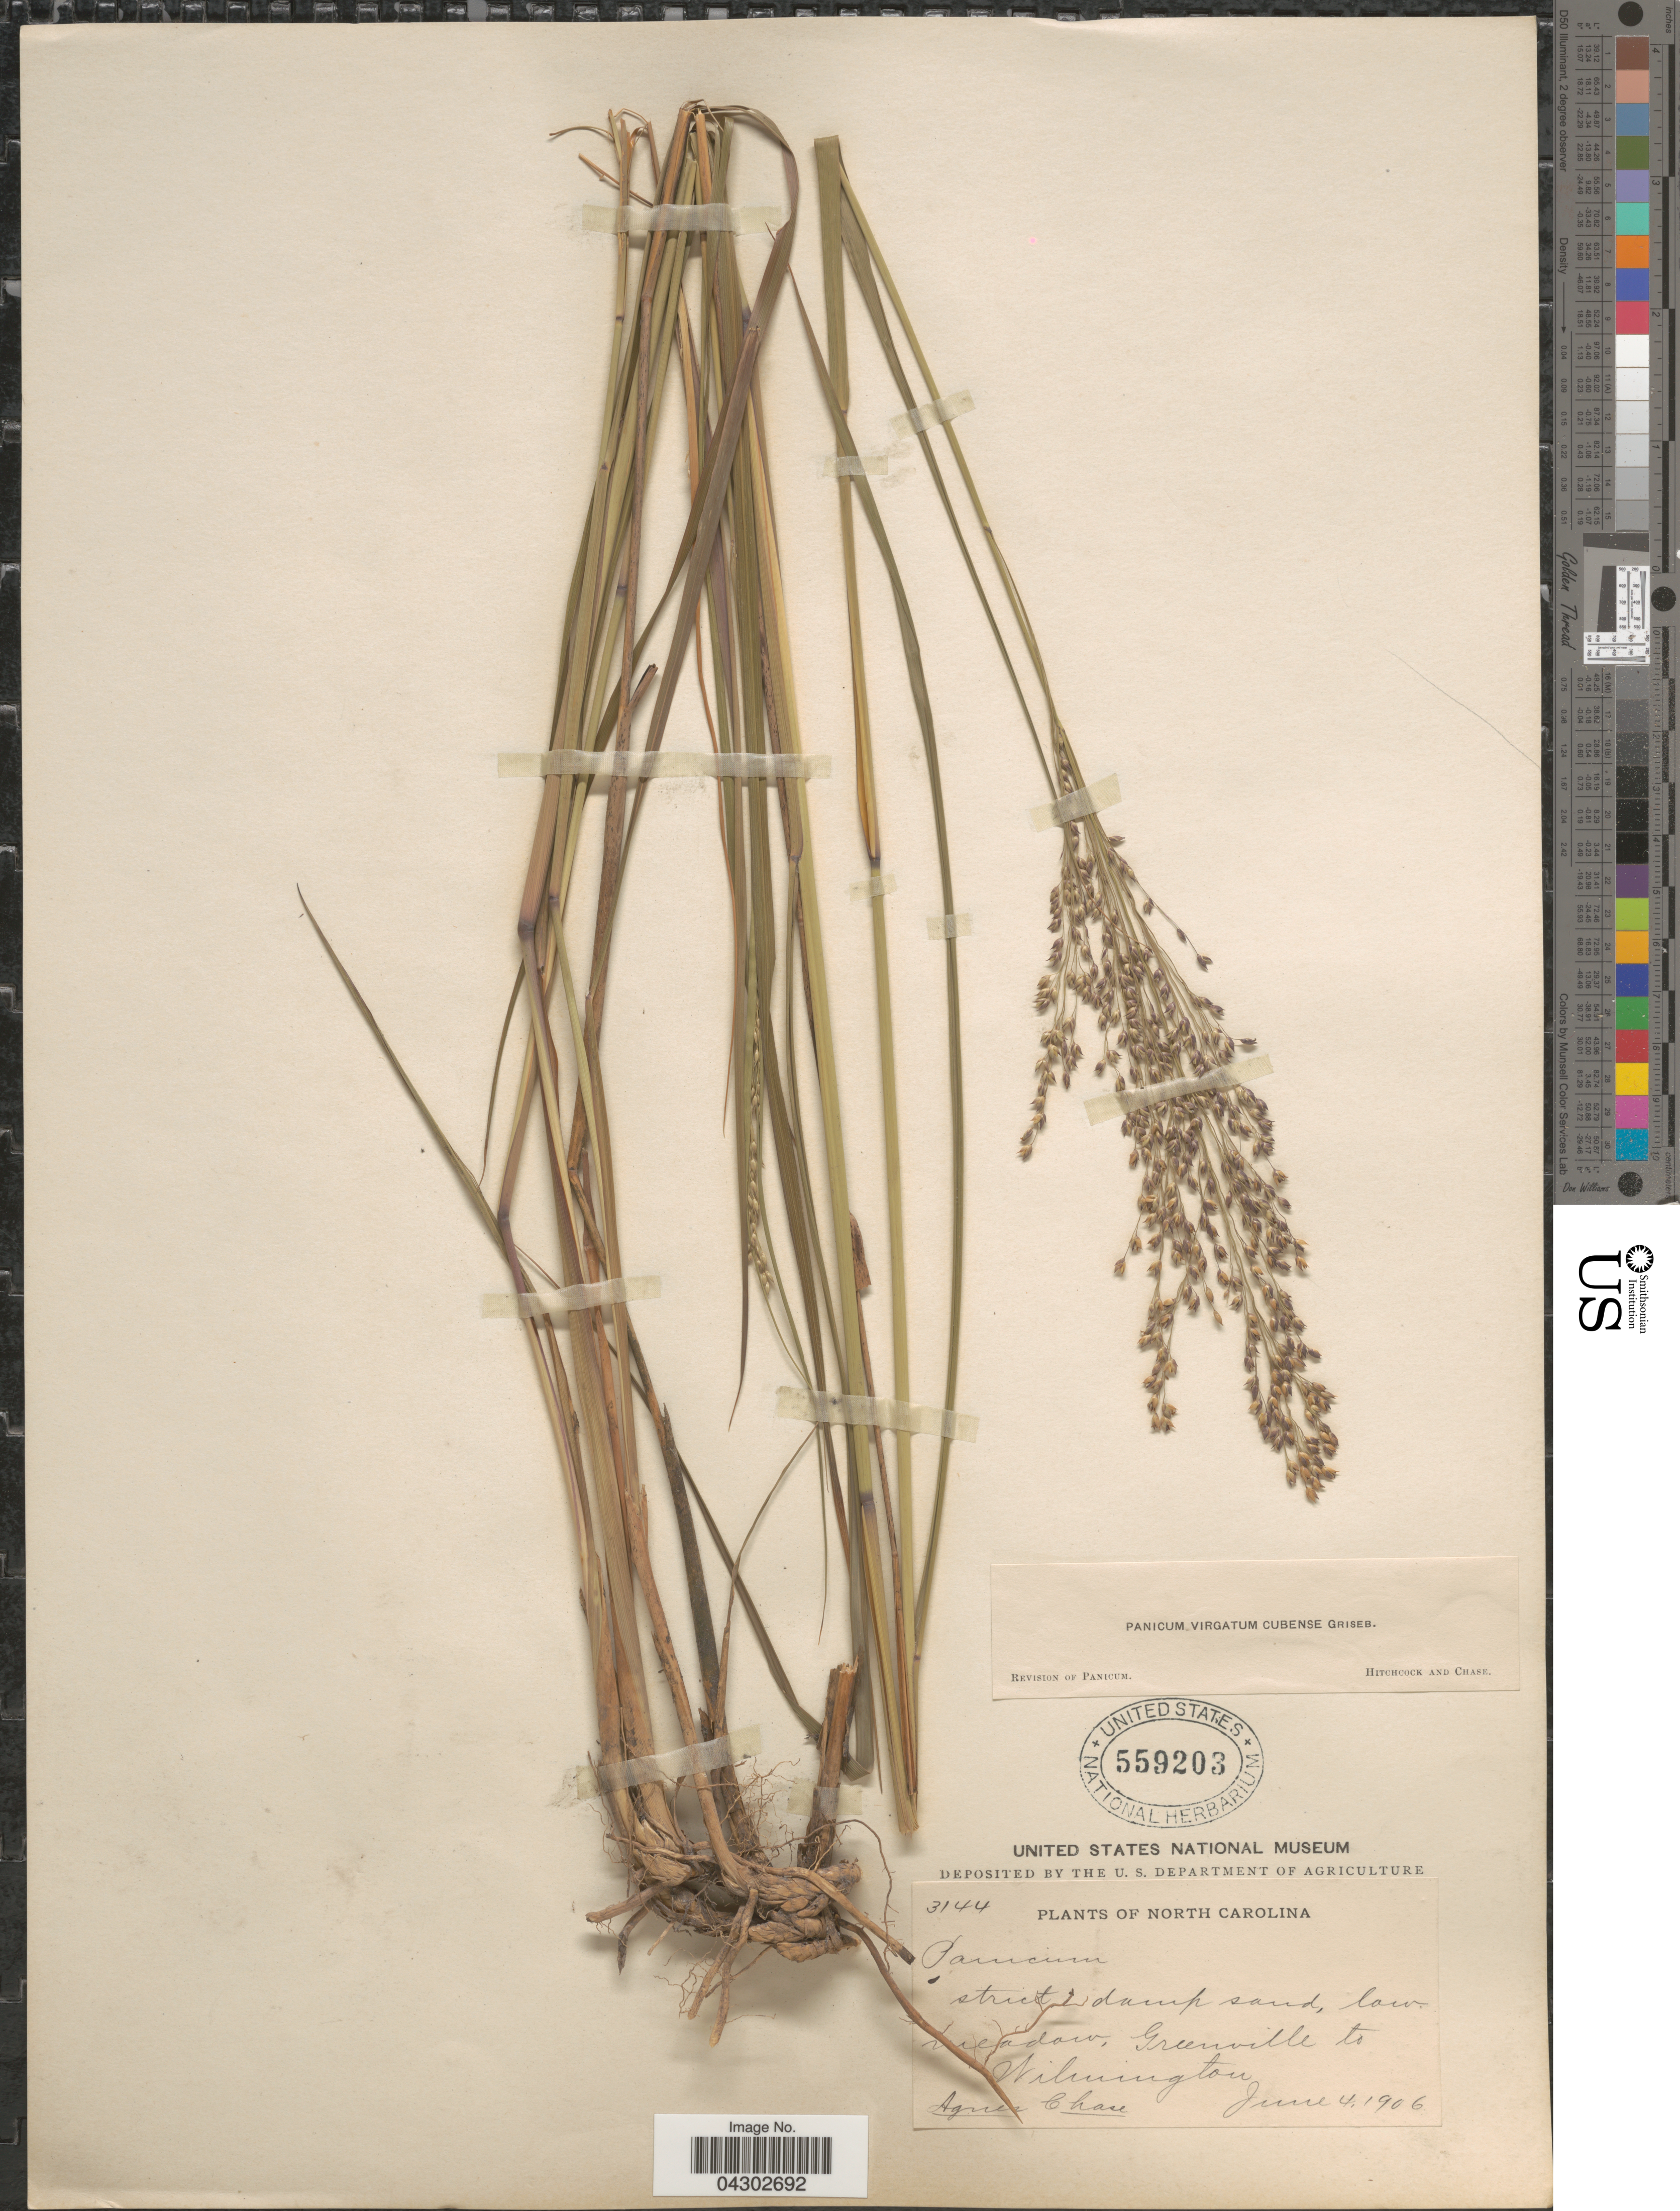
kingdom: Plantae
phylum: Tracheophyta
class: Liliopsida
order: Poales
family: Poaceae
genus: Panicum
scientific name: Panicum virgatum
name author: L.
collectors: A. Chase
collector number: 3144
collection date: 1906-06-04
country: United States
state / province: North Carolina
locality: Greenville to Wilmington.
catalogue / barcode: US 559203